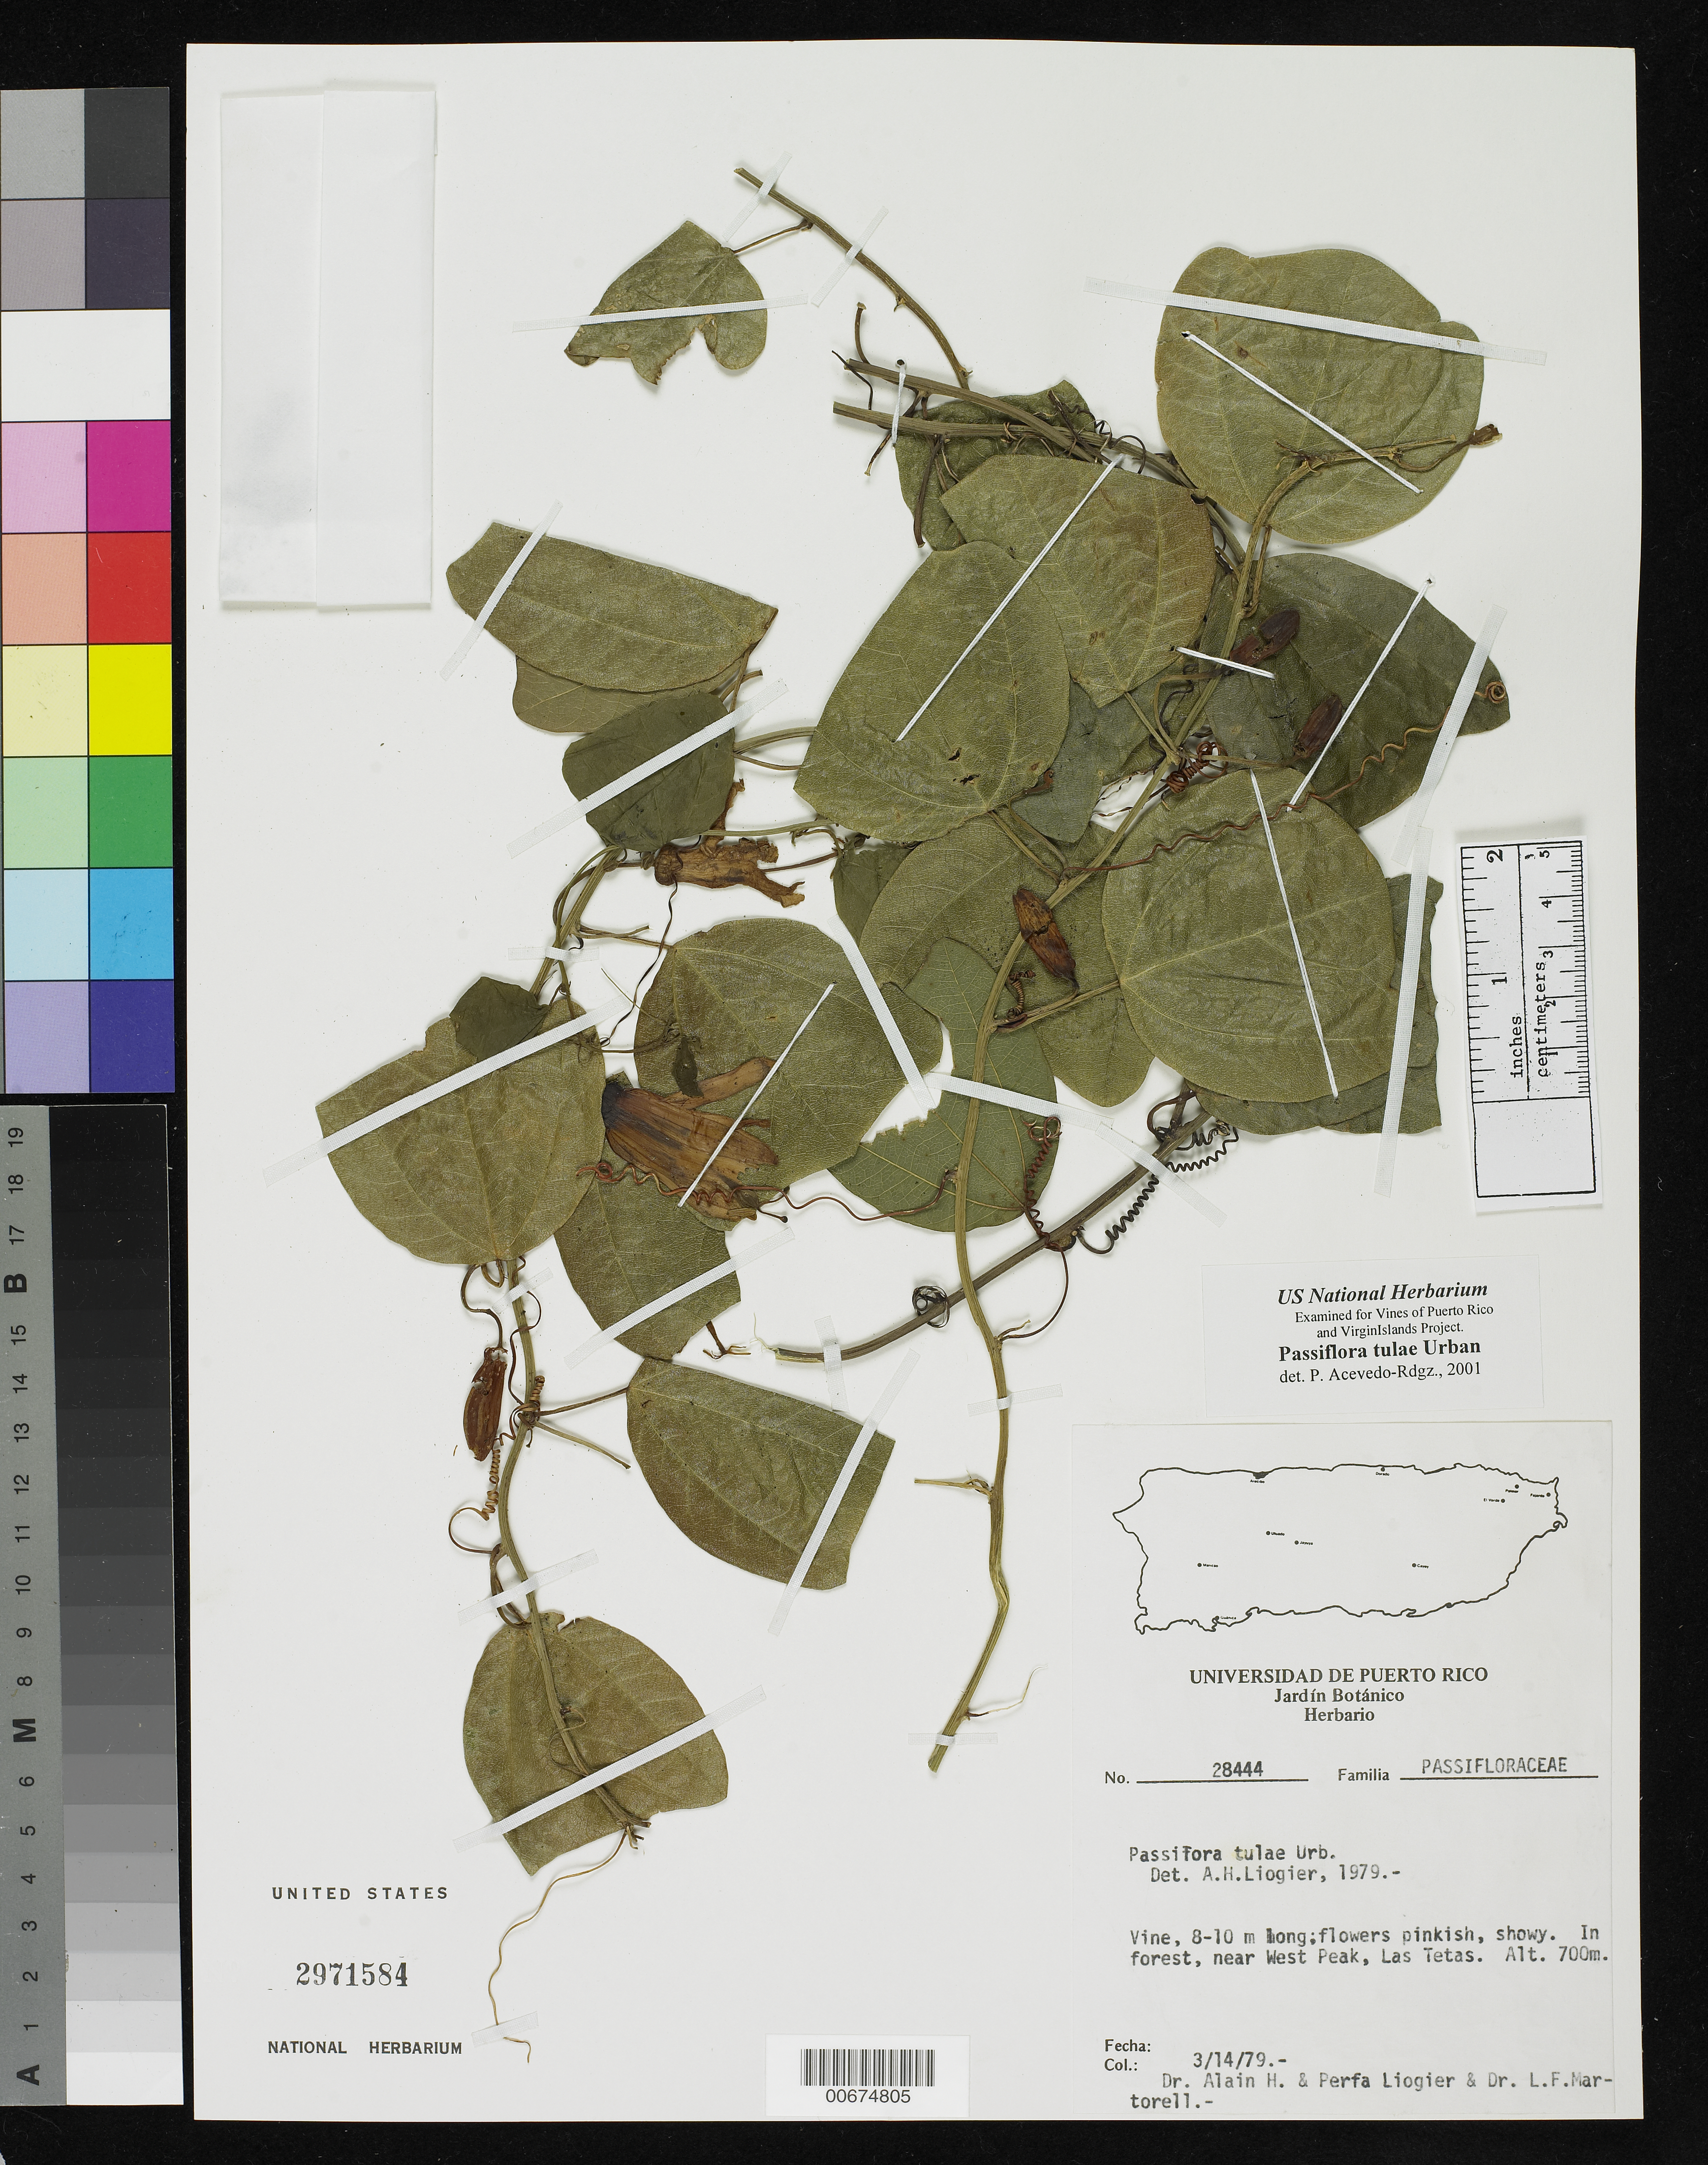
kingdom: Plantae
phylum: Tracheophyta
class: Magnoliopsida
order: Malpighiales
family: Passifloraceae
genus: Passiflora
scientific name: Passiflora tulae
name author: Urb.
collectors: A. H. Liogier & et al.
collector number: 28444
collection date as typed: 14 Mar 1979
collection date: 1979-03-14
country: Puerto Rico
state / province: Salinas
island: Puerto Rico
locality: near West Peak, Las Tetas. In forest.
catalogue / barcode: US 2911584